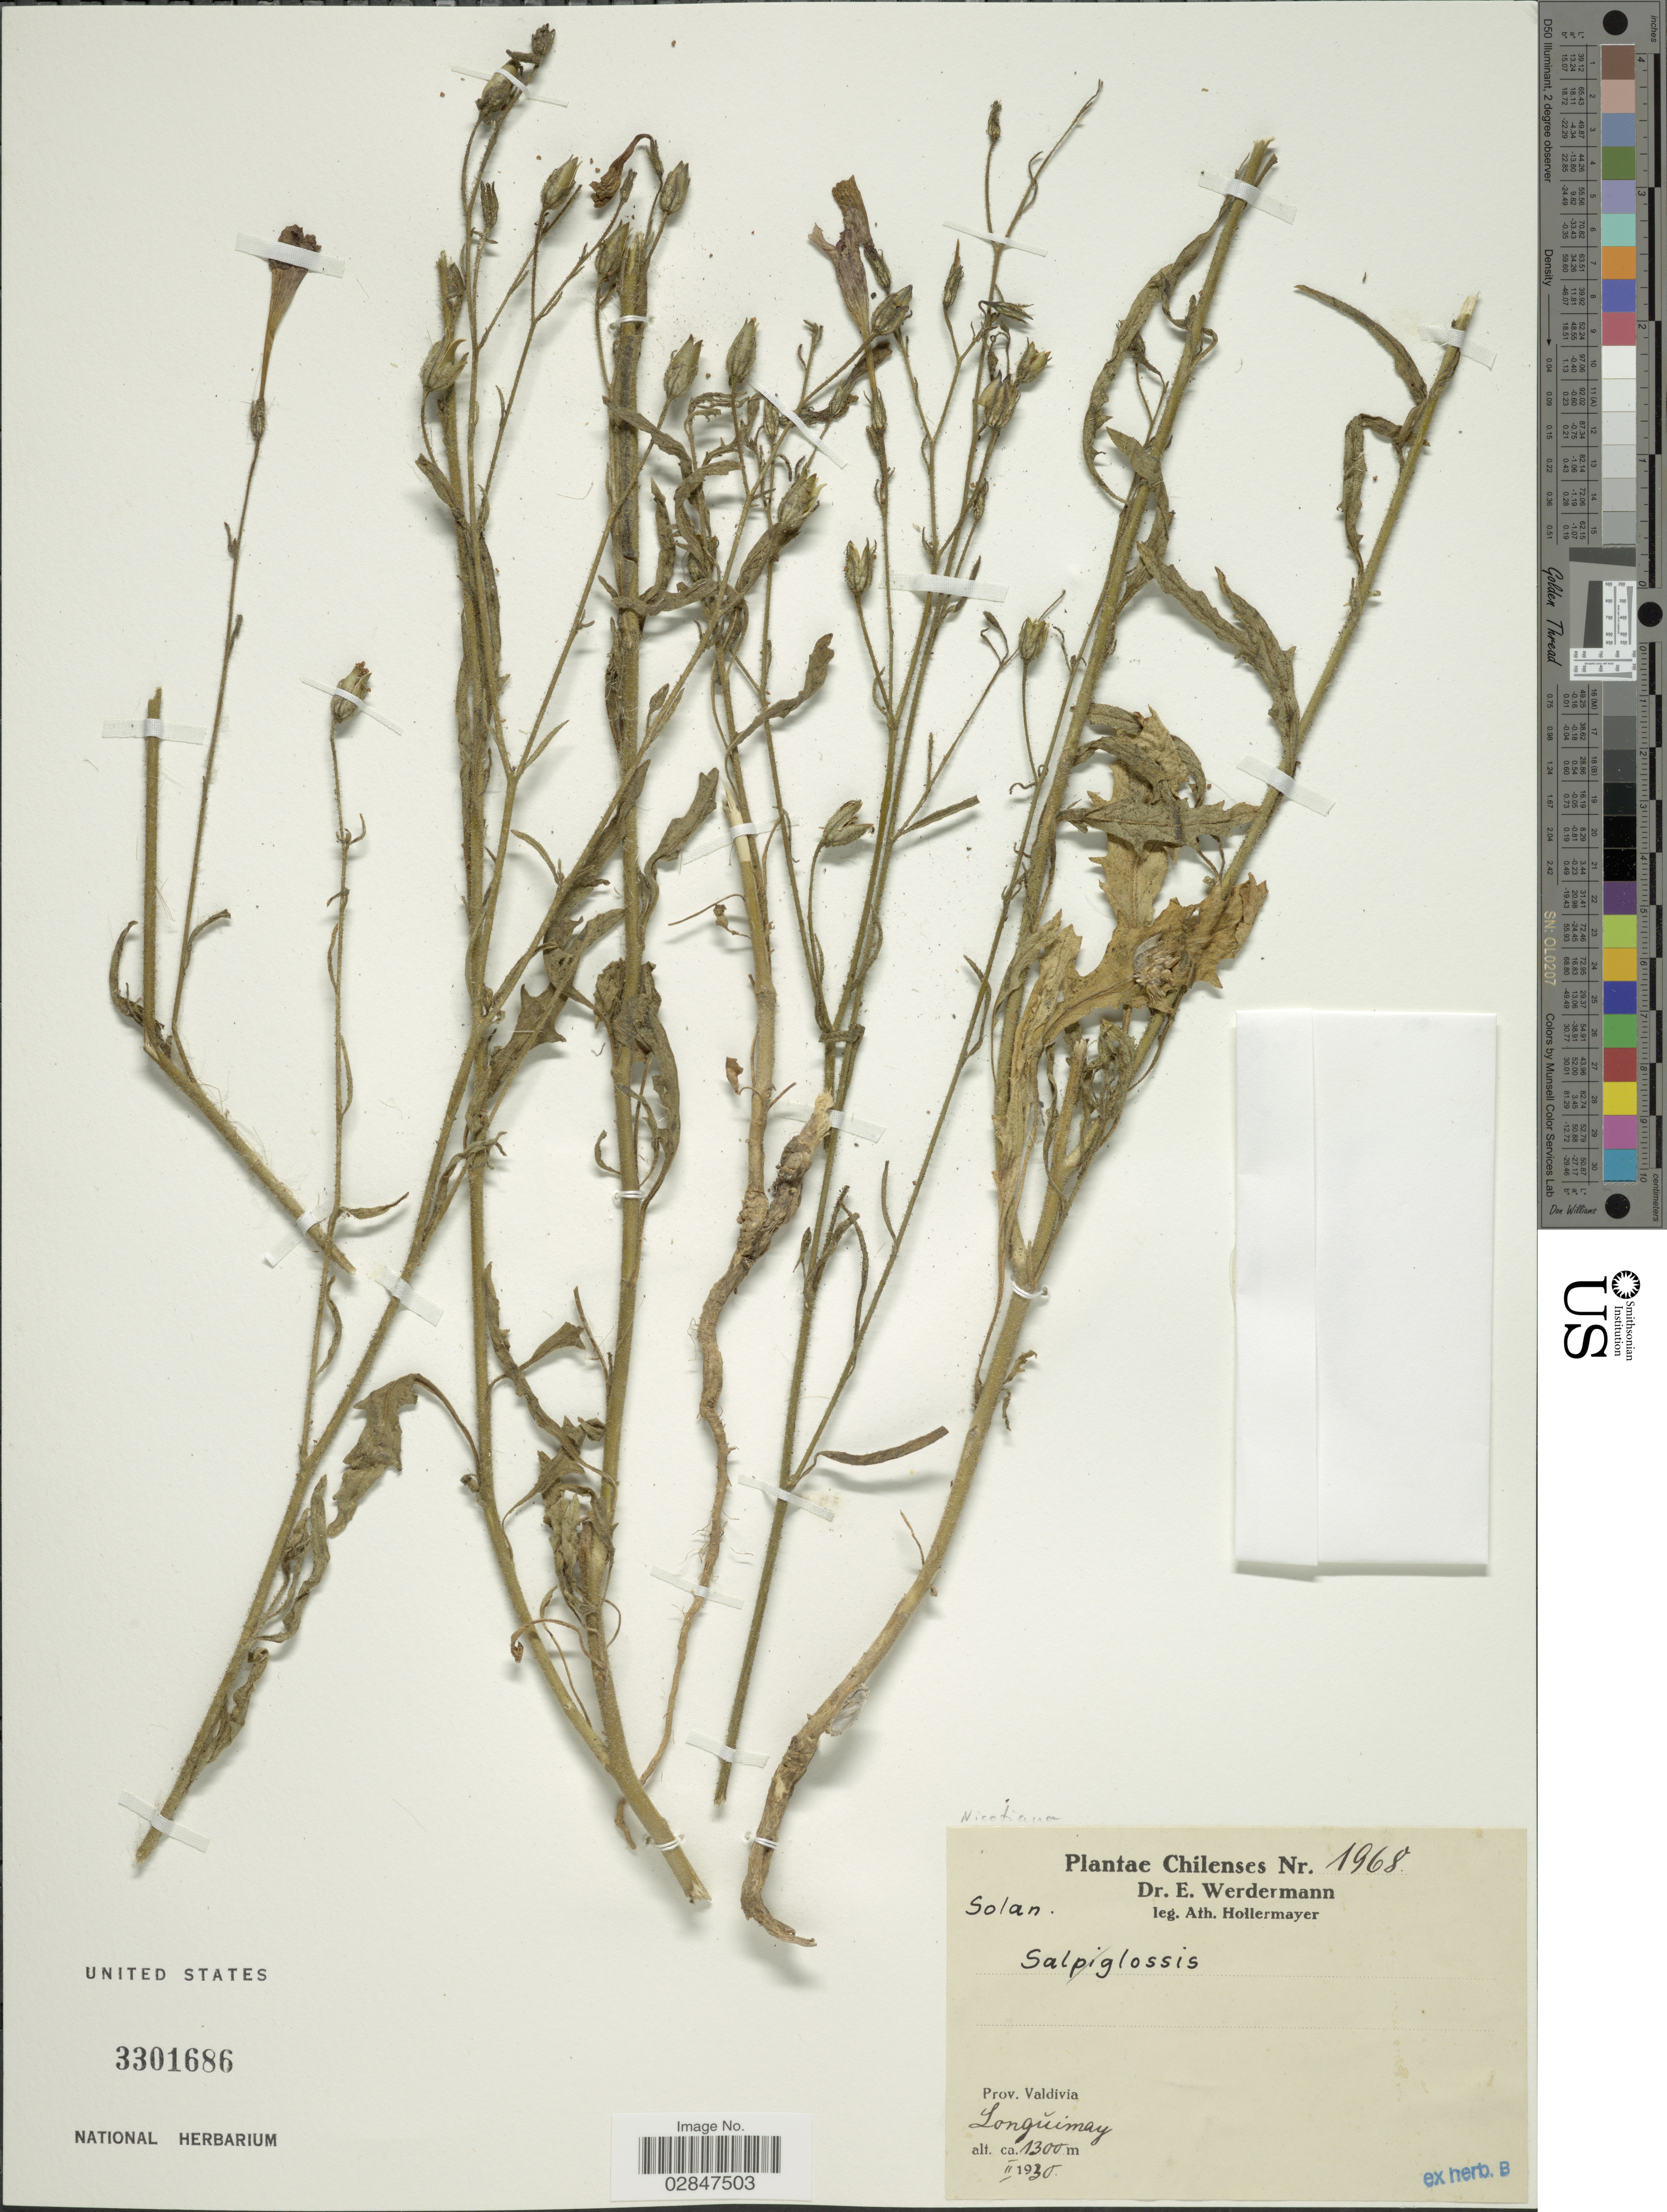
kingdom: Plantae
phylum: Tracheophyta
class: Magnoliopsida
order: Solanales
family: Solanaceae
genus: Nicotiana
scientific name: Nicotiana sp.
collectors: A. Hollermayer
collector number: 1968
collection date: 1930-02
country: Chile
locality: Prov. Valdivia, Longúimay.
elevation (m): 1300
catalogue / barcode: US 3301686